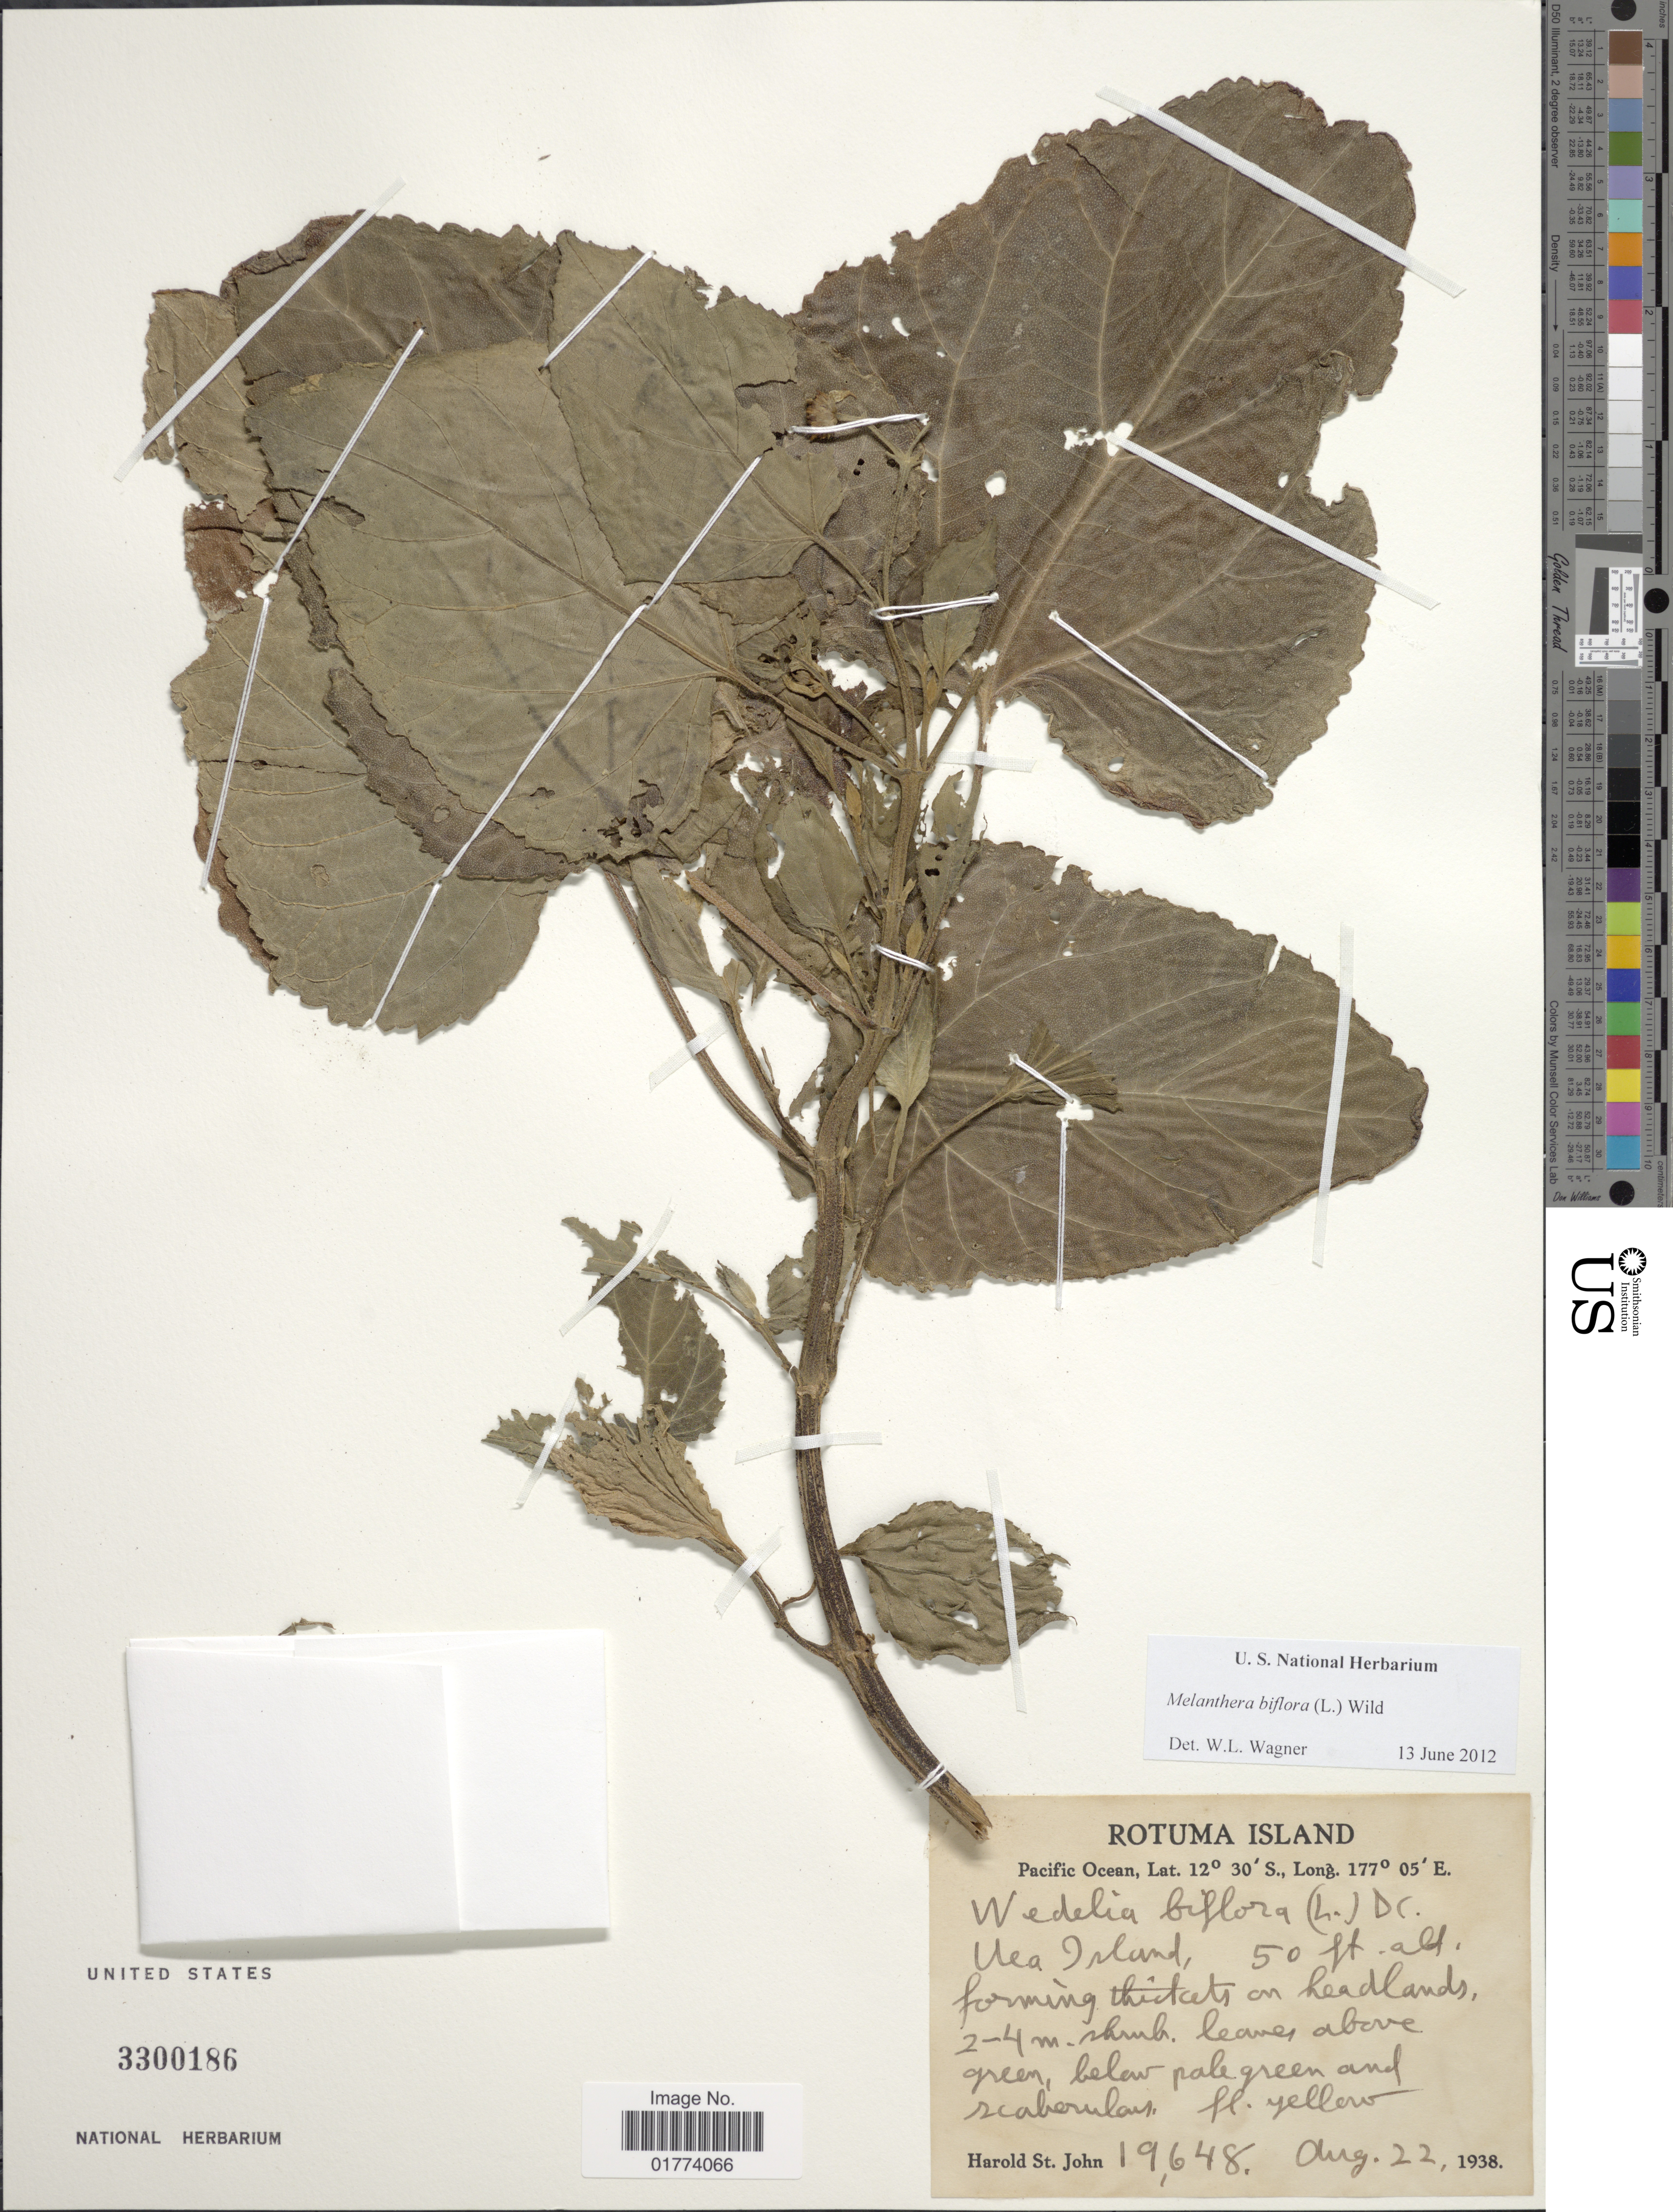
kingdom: Plantae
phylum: Tracheophyta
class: Magnoliopsida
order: Asterales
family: Asteraceae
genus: Wollastonia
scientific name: Wollastonia biflora var. biflora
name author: (L.) DC.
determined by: Wagner, W. L., (BOT), Smithsonian Institution - National Museum of Natural History (UNITED STATES)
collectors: H. St. John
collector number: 19648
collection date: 1938-08-22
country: Fiji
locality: Rotuma Island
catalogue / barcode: US 3300186